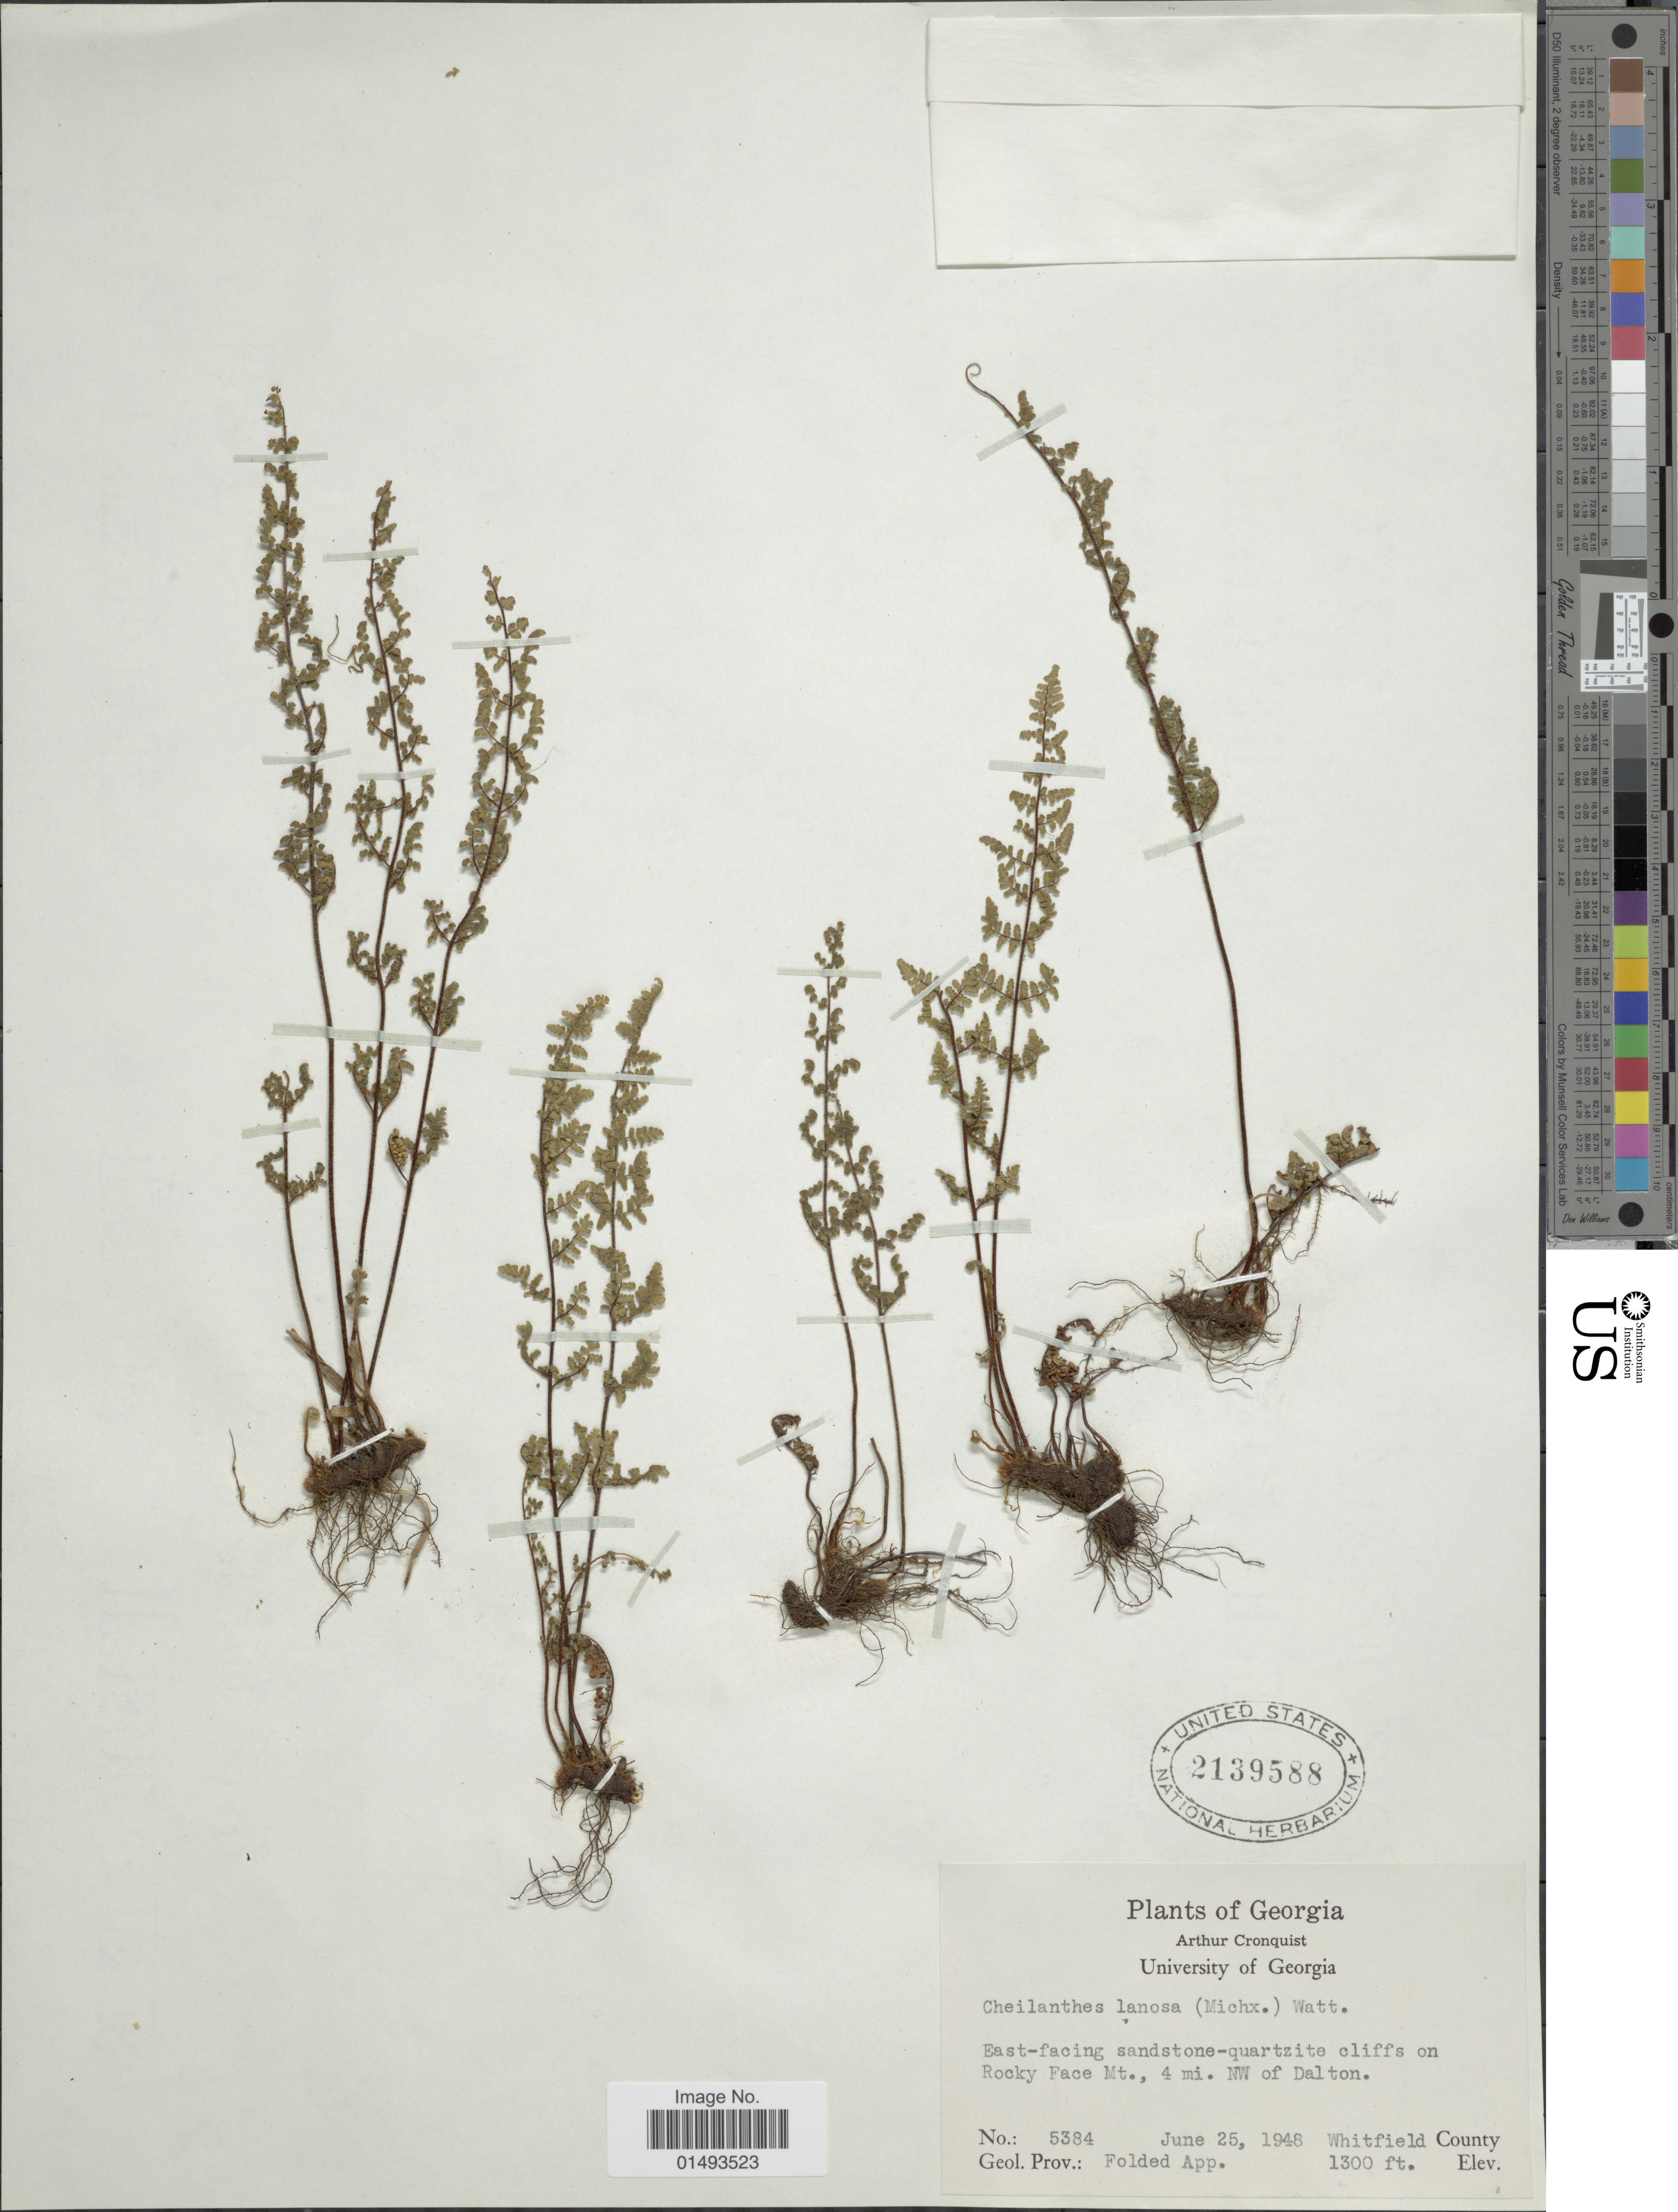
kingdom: Plantae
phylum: Tracheophyta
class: Polypodiopsida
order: Polypodiales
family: Pteridaceae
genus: Myriopteris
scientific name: Myriopteris lanosa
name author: (Michx.) Grusz & Windham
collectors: A. J. Cronquist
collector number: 5384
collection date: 1948-06-25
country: United States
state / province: Georgia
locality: Plants of Georgia, East facing sandstone-quartzite cliffs on Rocky Face Mt. 4 mi, NW of Dalton, Whitfield County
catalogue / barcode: US 2139588